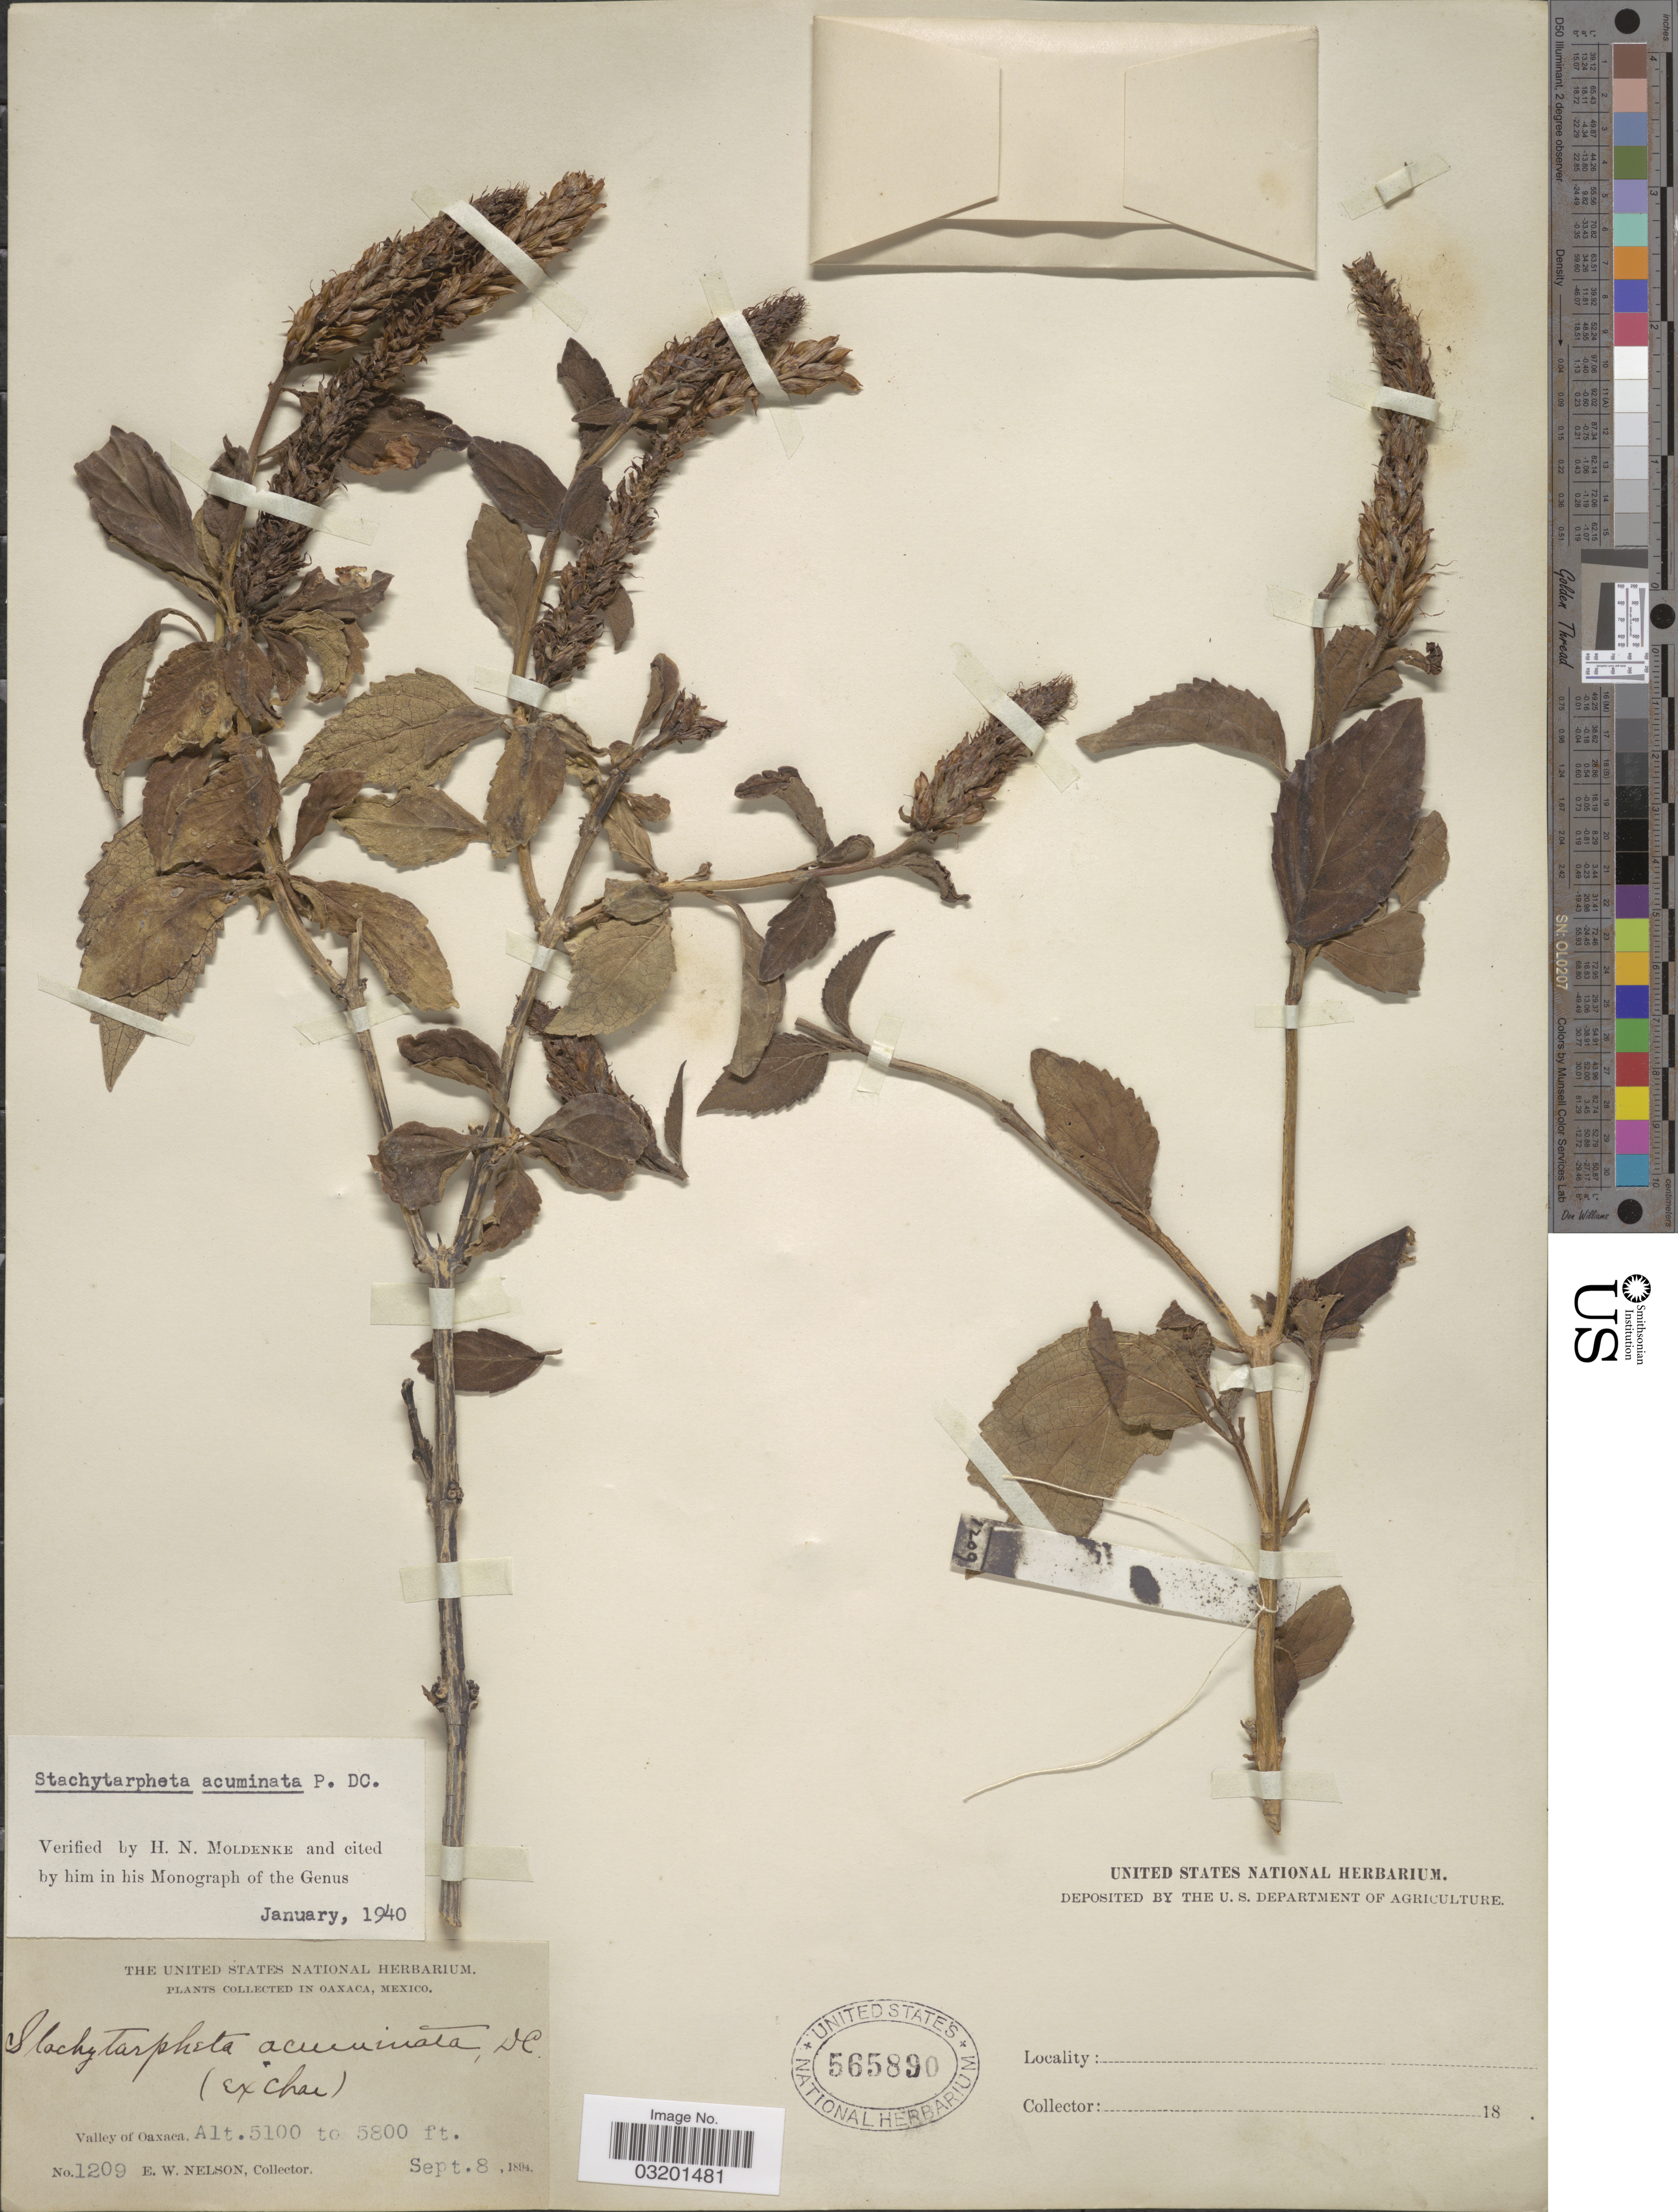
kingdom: Plantae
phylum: Tracheophyta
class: Magnoliopsida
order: Lamiales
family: Verbenaceae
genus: Stachytarpheta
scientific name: Stachytarpheta acuminata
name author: DC. ex Schauer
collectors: E. W. Nelson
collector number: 1209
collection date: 1894-09-08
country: Mexico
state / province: Oaxaca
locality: Valley of Oaxaca.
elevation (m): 1554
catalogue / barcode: US 565890